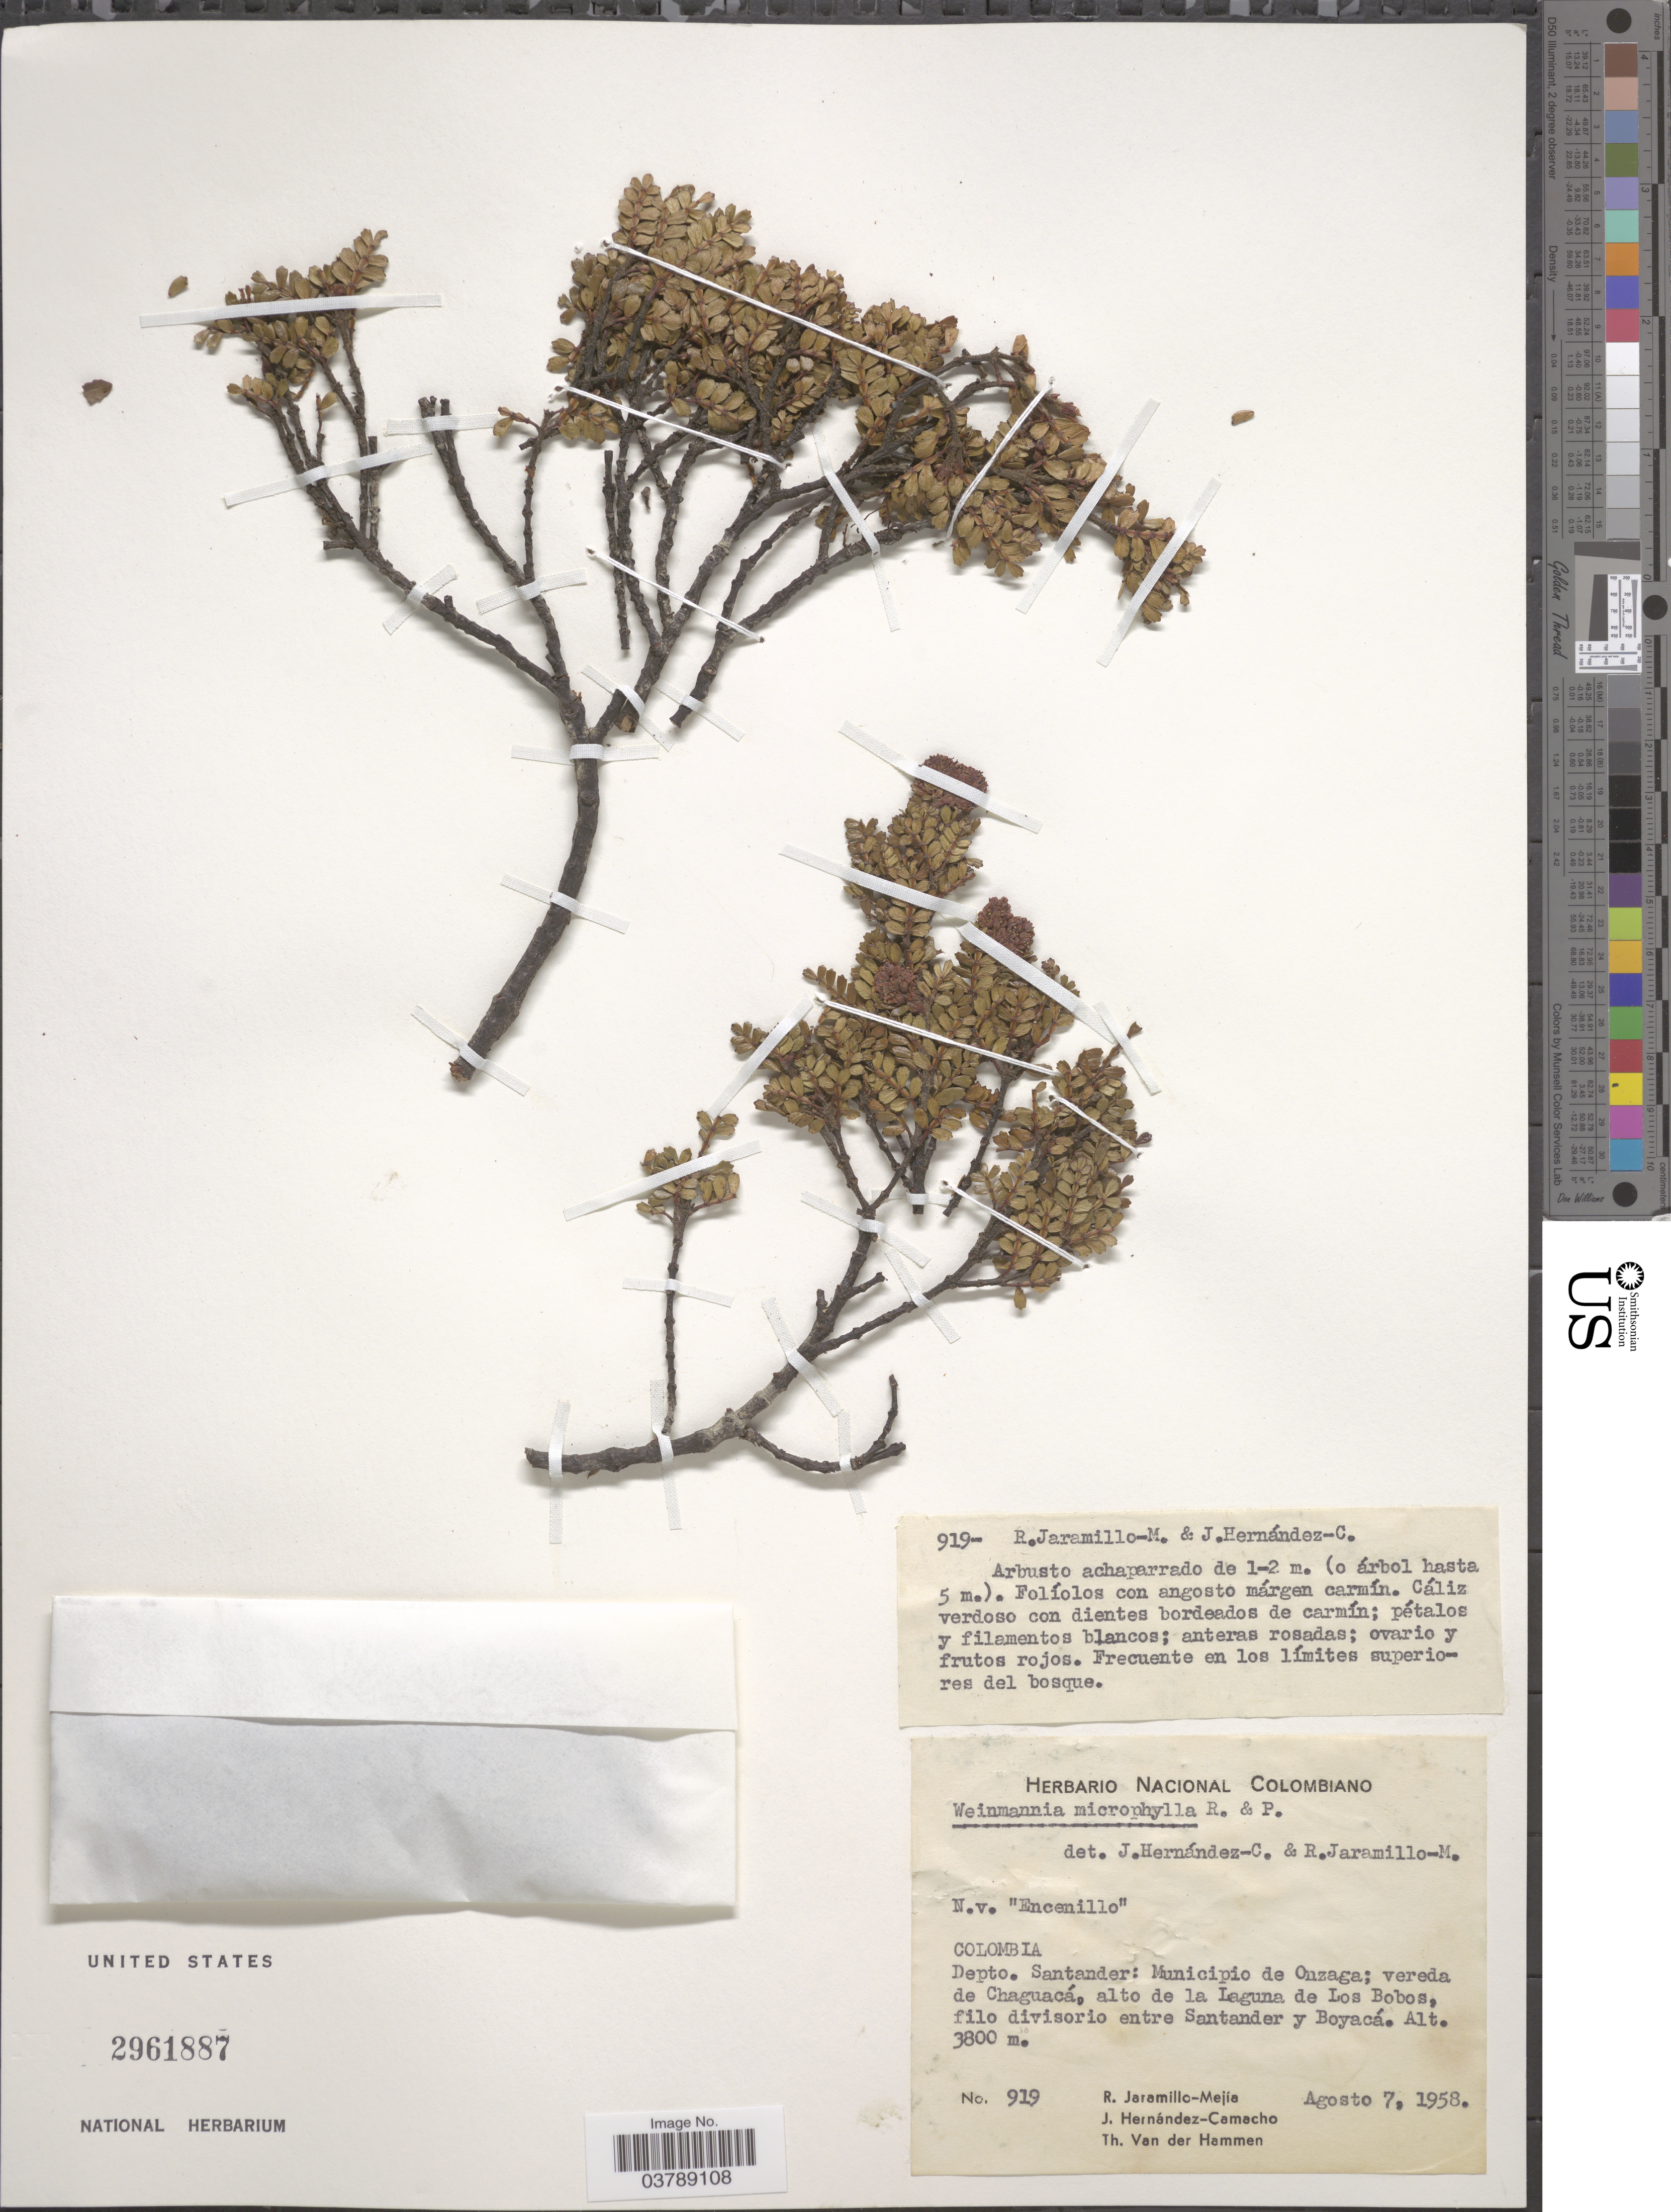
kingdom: Plantae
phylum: Tracheophyta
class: Magnoliopsida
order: Oxalidales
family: Cunoniaceae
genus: Weinmannia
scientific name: Weinmannia fagaroides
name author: Kunth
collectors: R. Jaramillo M., J. Hernandez Camacho & T. Van der Hammen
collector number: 919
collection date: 1958-08-07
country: Colombia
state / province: Santander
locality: Depto. Santander: Municipio de Onzaga; vereda de Chaguacá, alto de la Laguna de Los Bobos, filo divisorio entre Santander y Boyacá.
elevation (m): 3800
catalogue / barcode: US 2961887